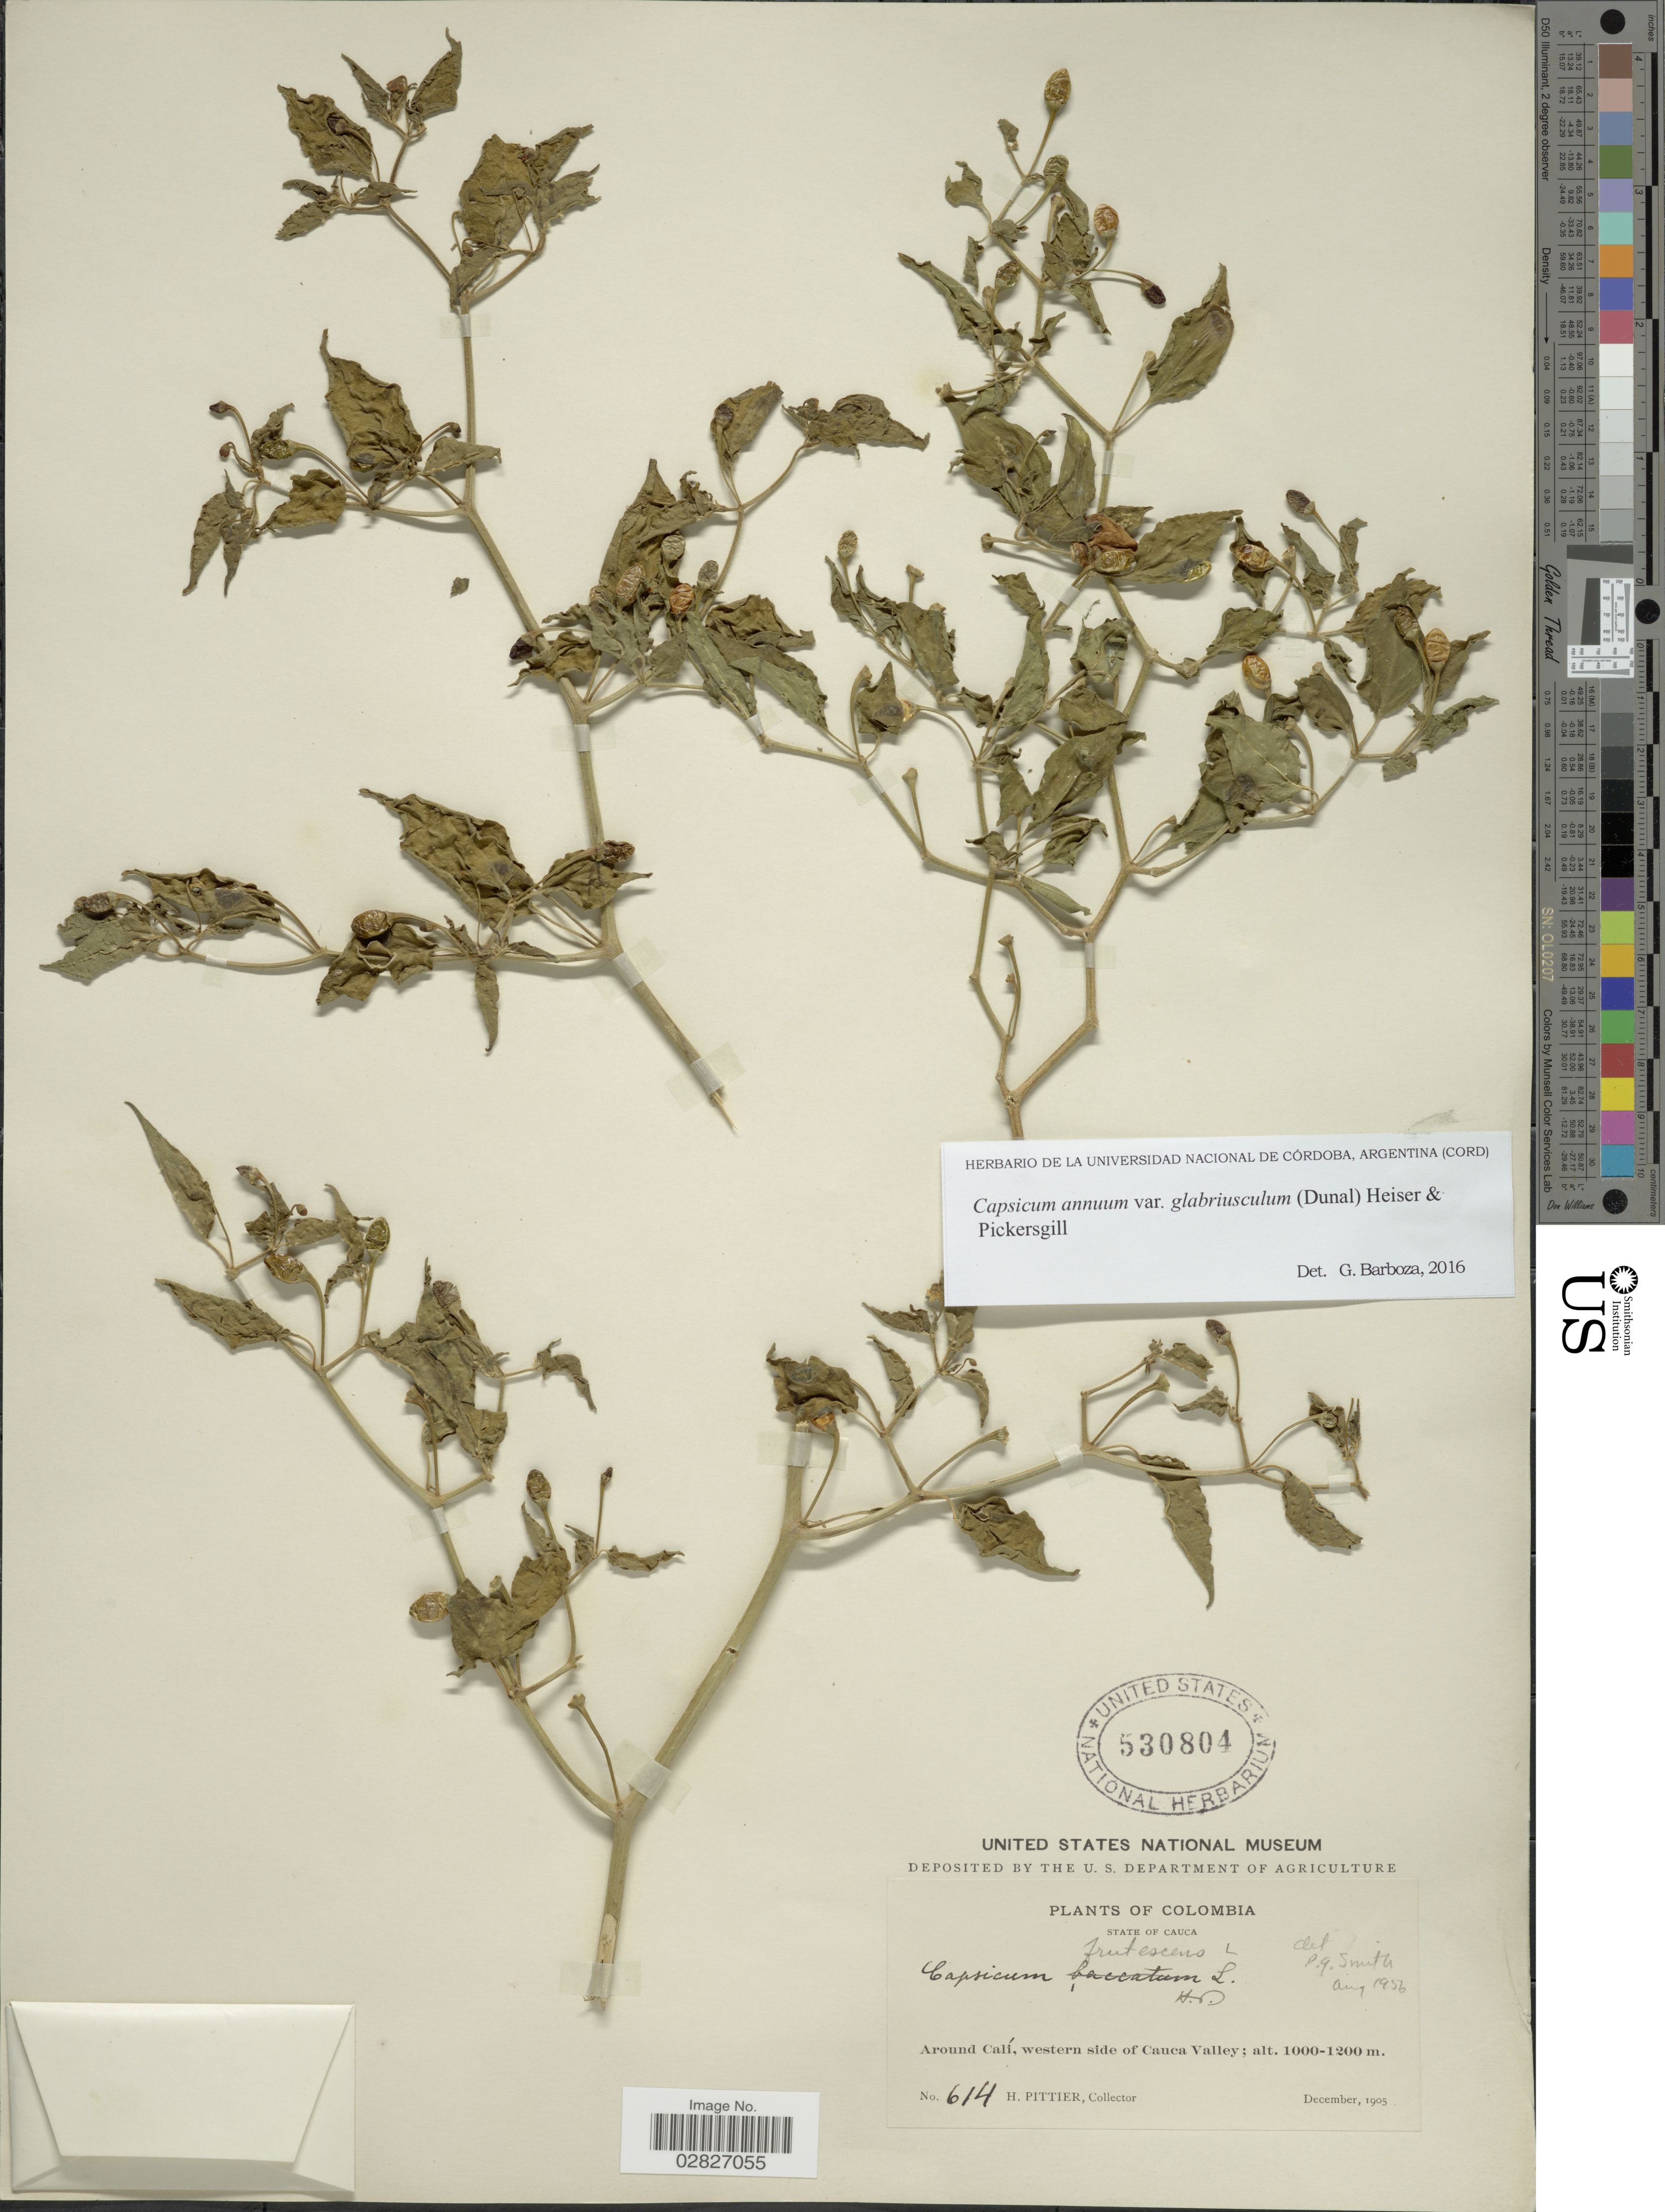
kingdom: Plantae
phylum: Tracheophyta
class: Magnoliopsida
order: Solanales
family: Solanaceae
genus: Capsicum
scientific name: Capsicum annuum var. glabriusculum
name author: (Dunal) Heiser & Pickersgill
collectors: H. F. Pittier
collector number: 614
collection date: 1905-12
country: Colombia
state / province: Cauca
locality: Around Calí, western side of Cauca Valley.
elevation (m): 1000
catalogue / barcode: US 530804